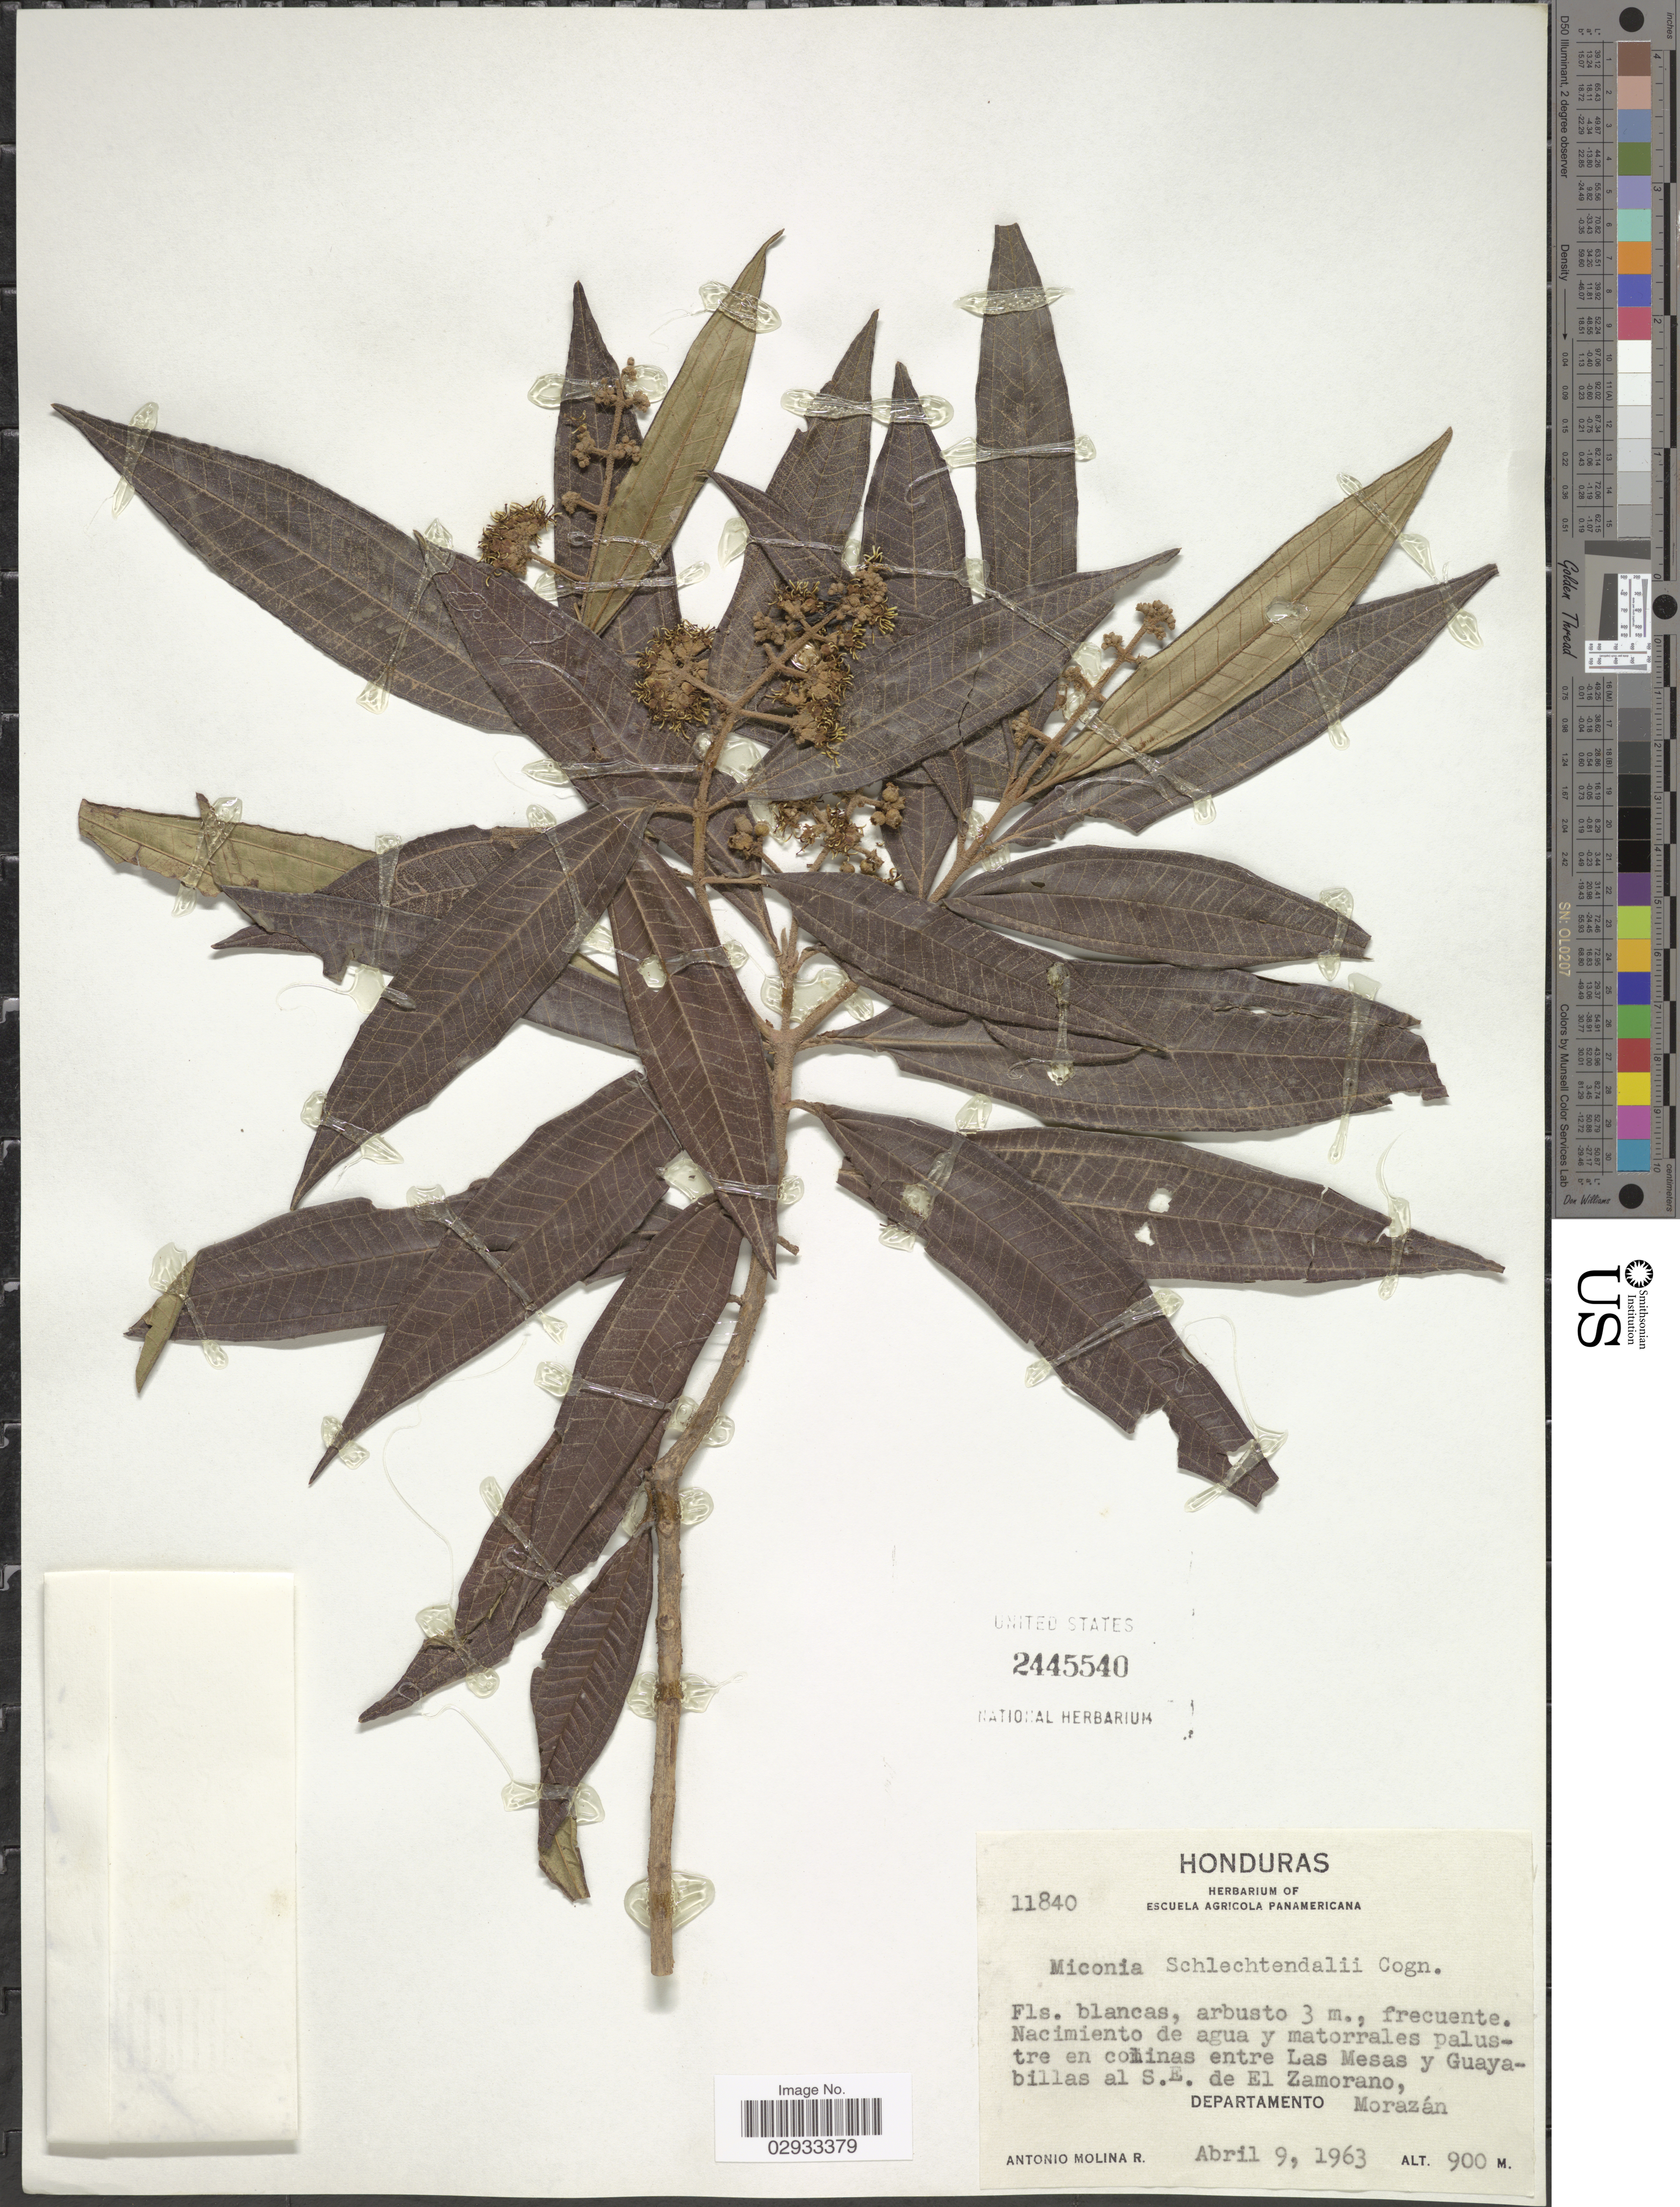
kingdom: Plantae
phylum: Tracheophyta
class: Magnoliopsida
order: Myrtales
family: Melastomataceae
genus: Miconia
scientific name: Miconia schlechtendalii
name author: Cogn. in DC.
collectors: A. Molina R.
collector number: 11840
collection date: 1963-04-09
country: Honduras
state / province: Fco. Morazán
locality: Entre Las Mesas y Guayabillas al S.E. de El Zamorano, Departamento Morazán.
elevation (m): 900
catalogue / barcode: US 2445540